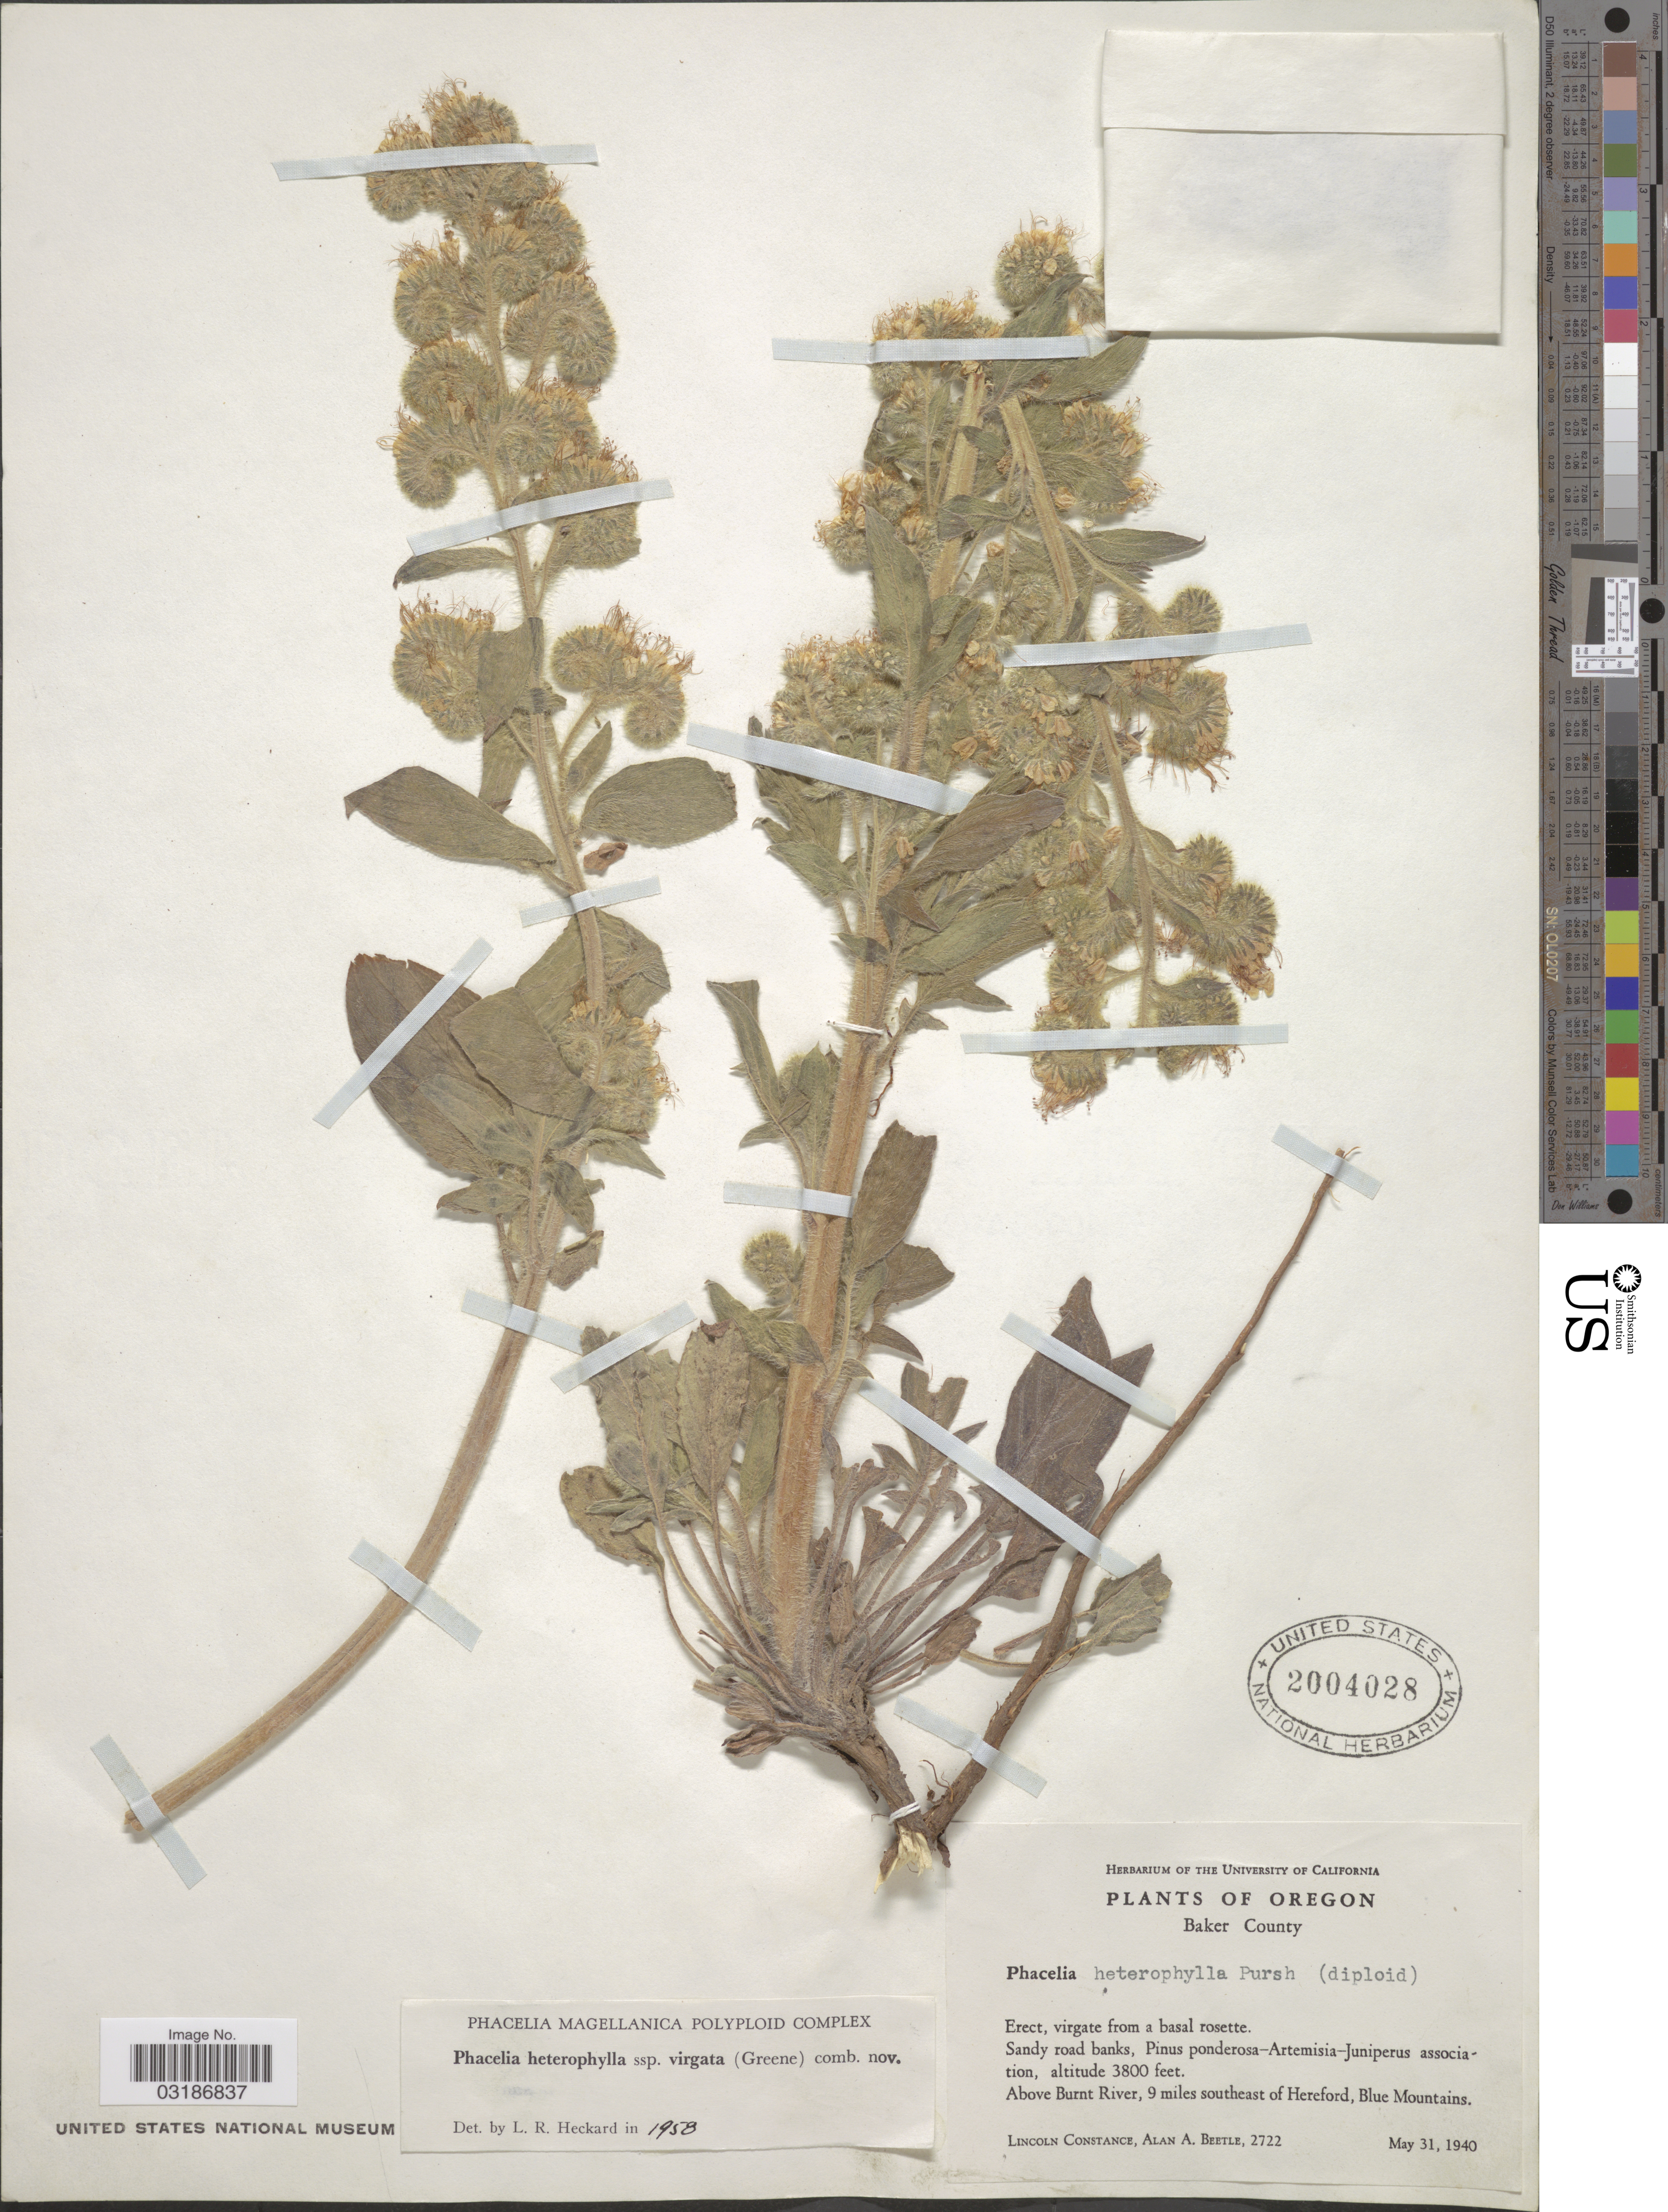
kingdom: Plantae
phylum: Tracheophyta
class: Magnoliopsida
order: Boraginales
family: Hydrophyllaceae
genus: Phacelia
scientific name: Phacelia heterophylla subsp. virgata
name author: (Greene) Heckard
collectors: L. Constance & A. A. Beetle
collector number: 2722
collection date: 1940-05-31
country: United States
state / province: Oregon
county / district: Baker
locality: Above Burnt River, 9 miles southeast of Hereford, Blue Mountains.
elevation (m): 1158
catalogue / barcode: US 2004028